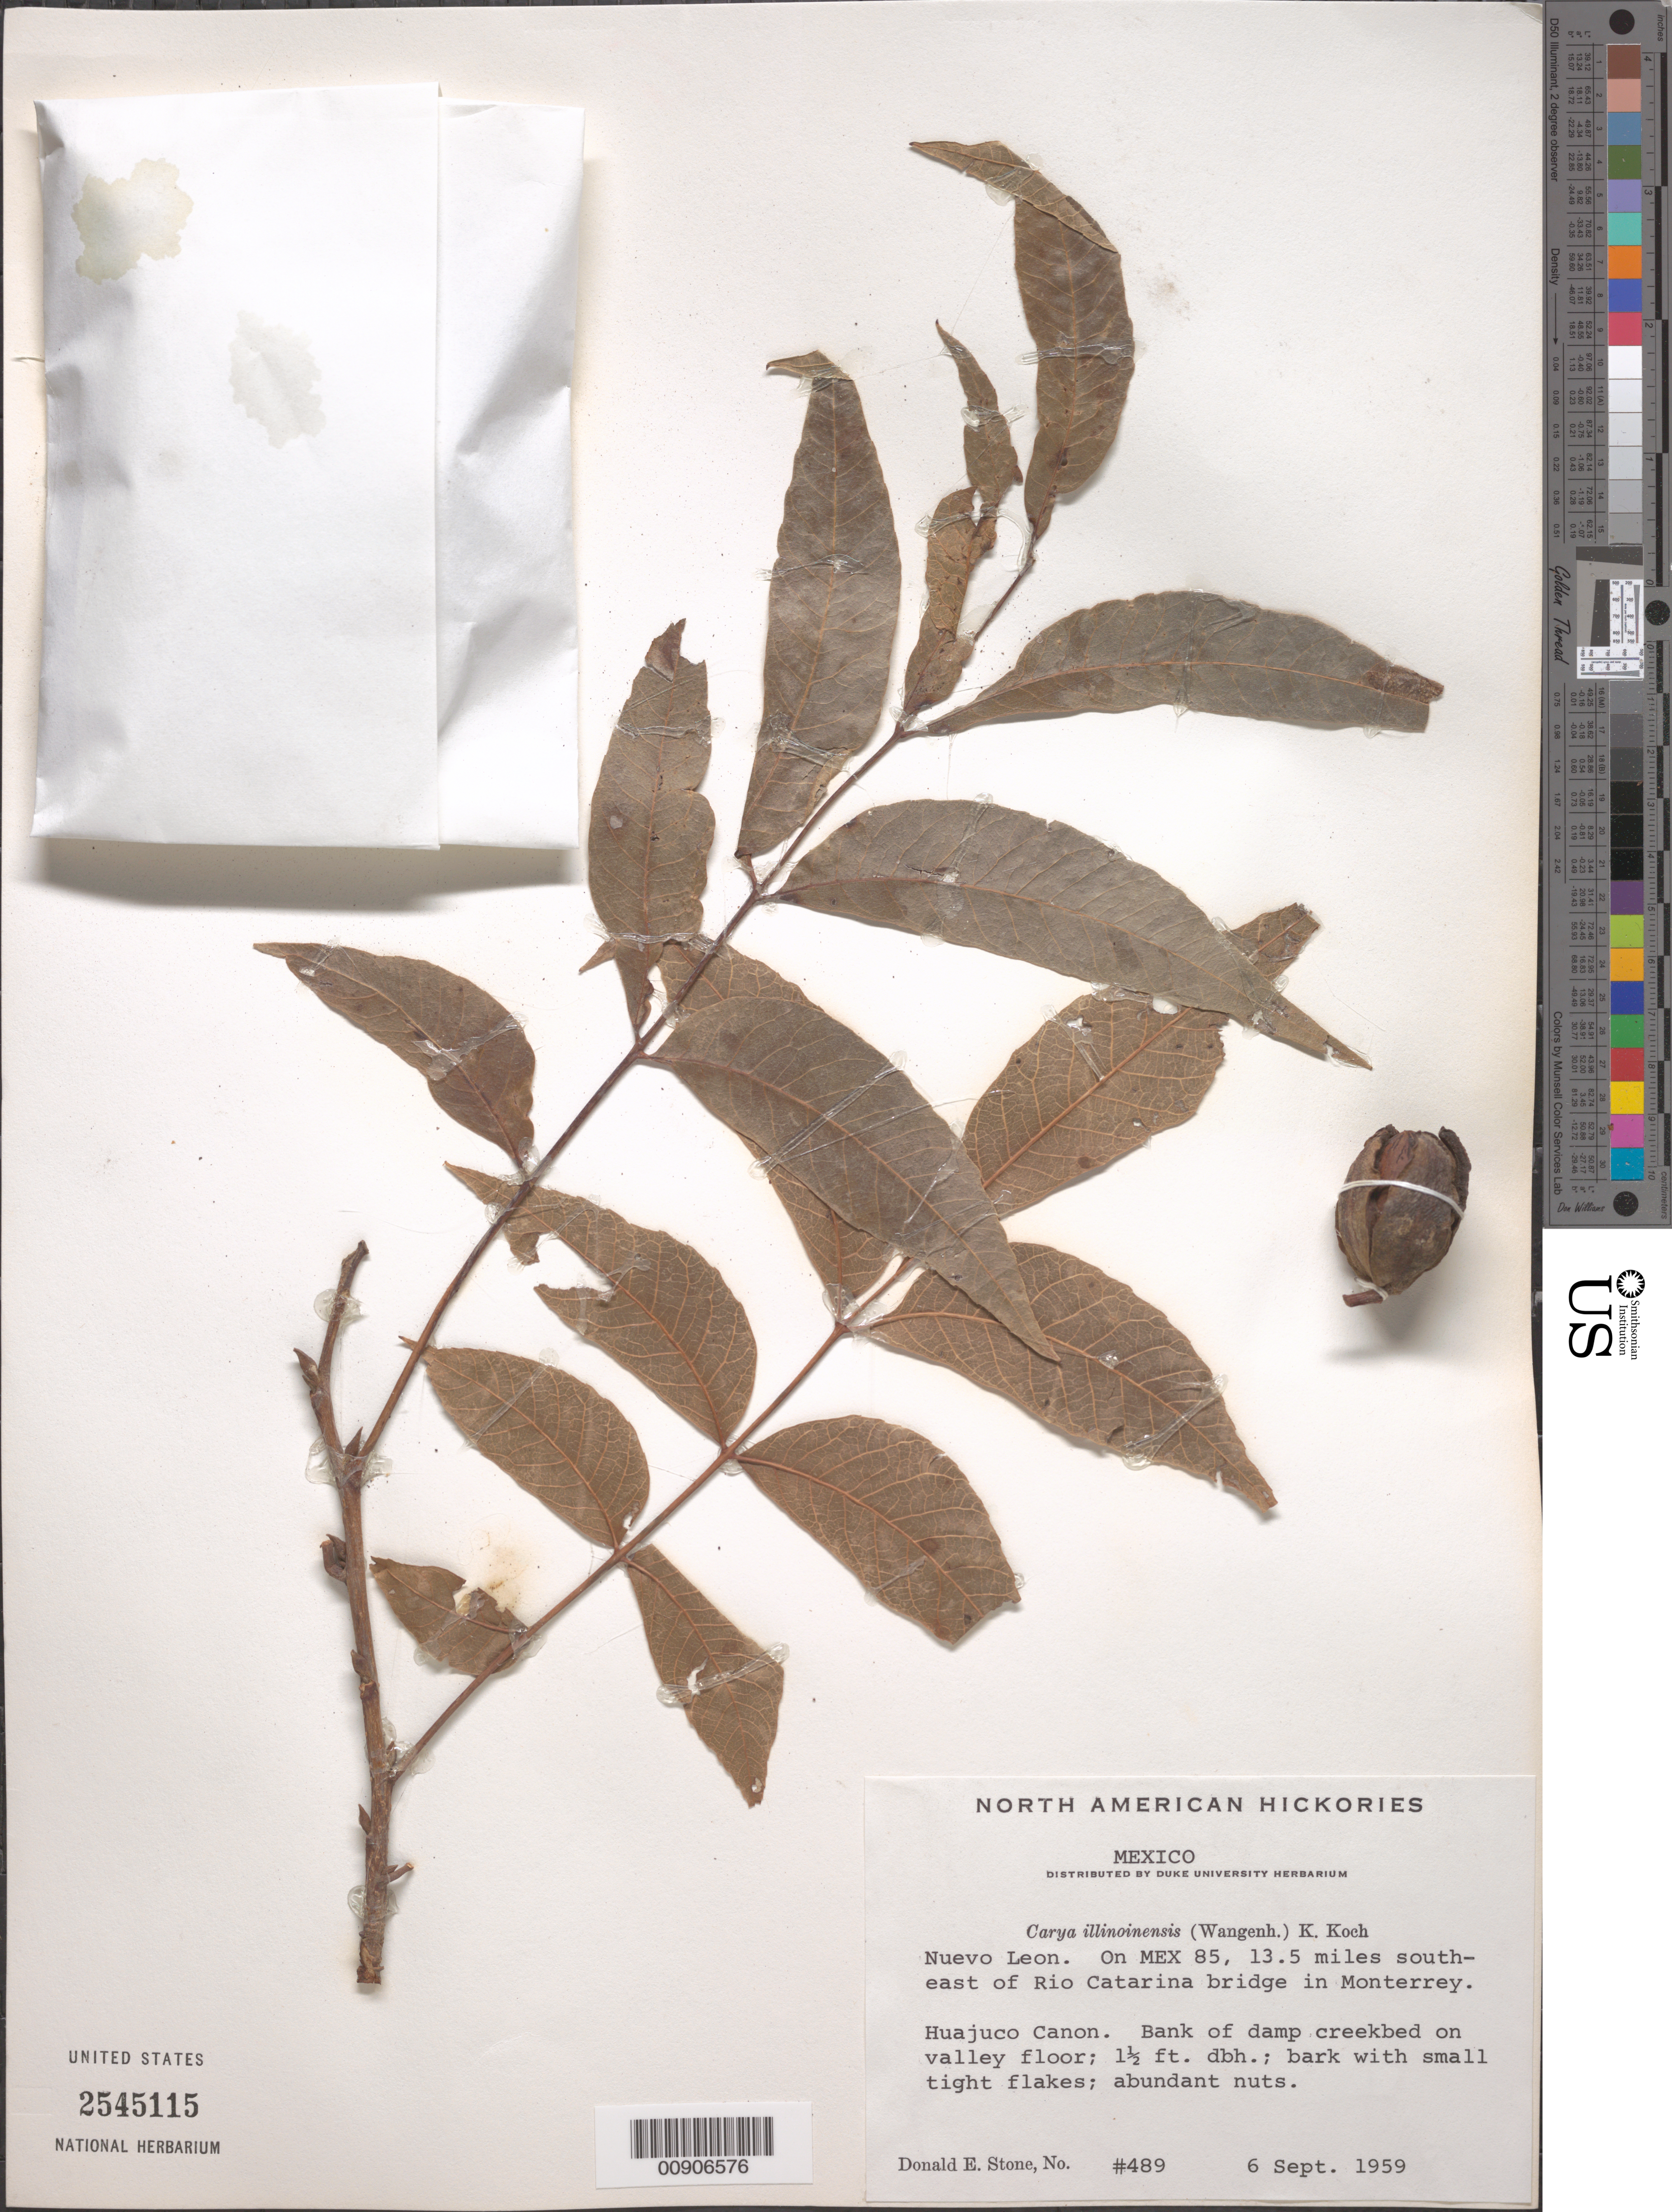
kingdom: Plantae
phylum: Tracheophyta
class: Magnoliopsida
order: Fagales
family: Juglandaceae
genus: Carya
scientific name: Carya illinoinensis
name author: (Wangenh.) K. Koch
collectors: D. E. Stone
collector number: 489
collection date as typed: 06 Sep 1959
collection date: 1959-09-06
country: Mexico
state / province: Nuevo León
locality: Nuevo León: On MEX 85, 13.5 miles southeast of Río Catarina bridge in Monterrey. Huajuco Canon.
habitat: Bank of damp creekbed on valley floor.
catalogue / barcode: US 2545115